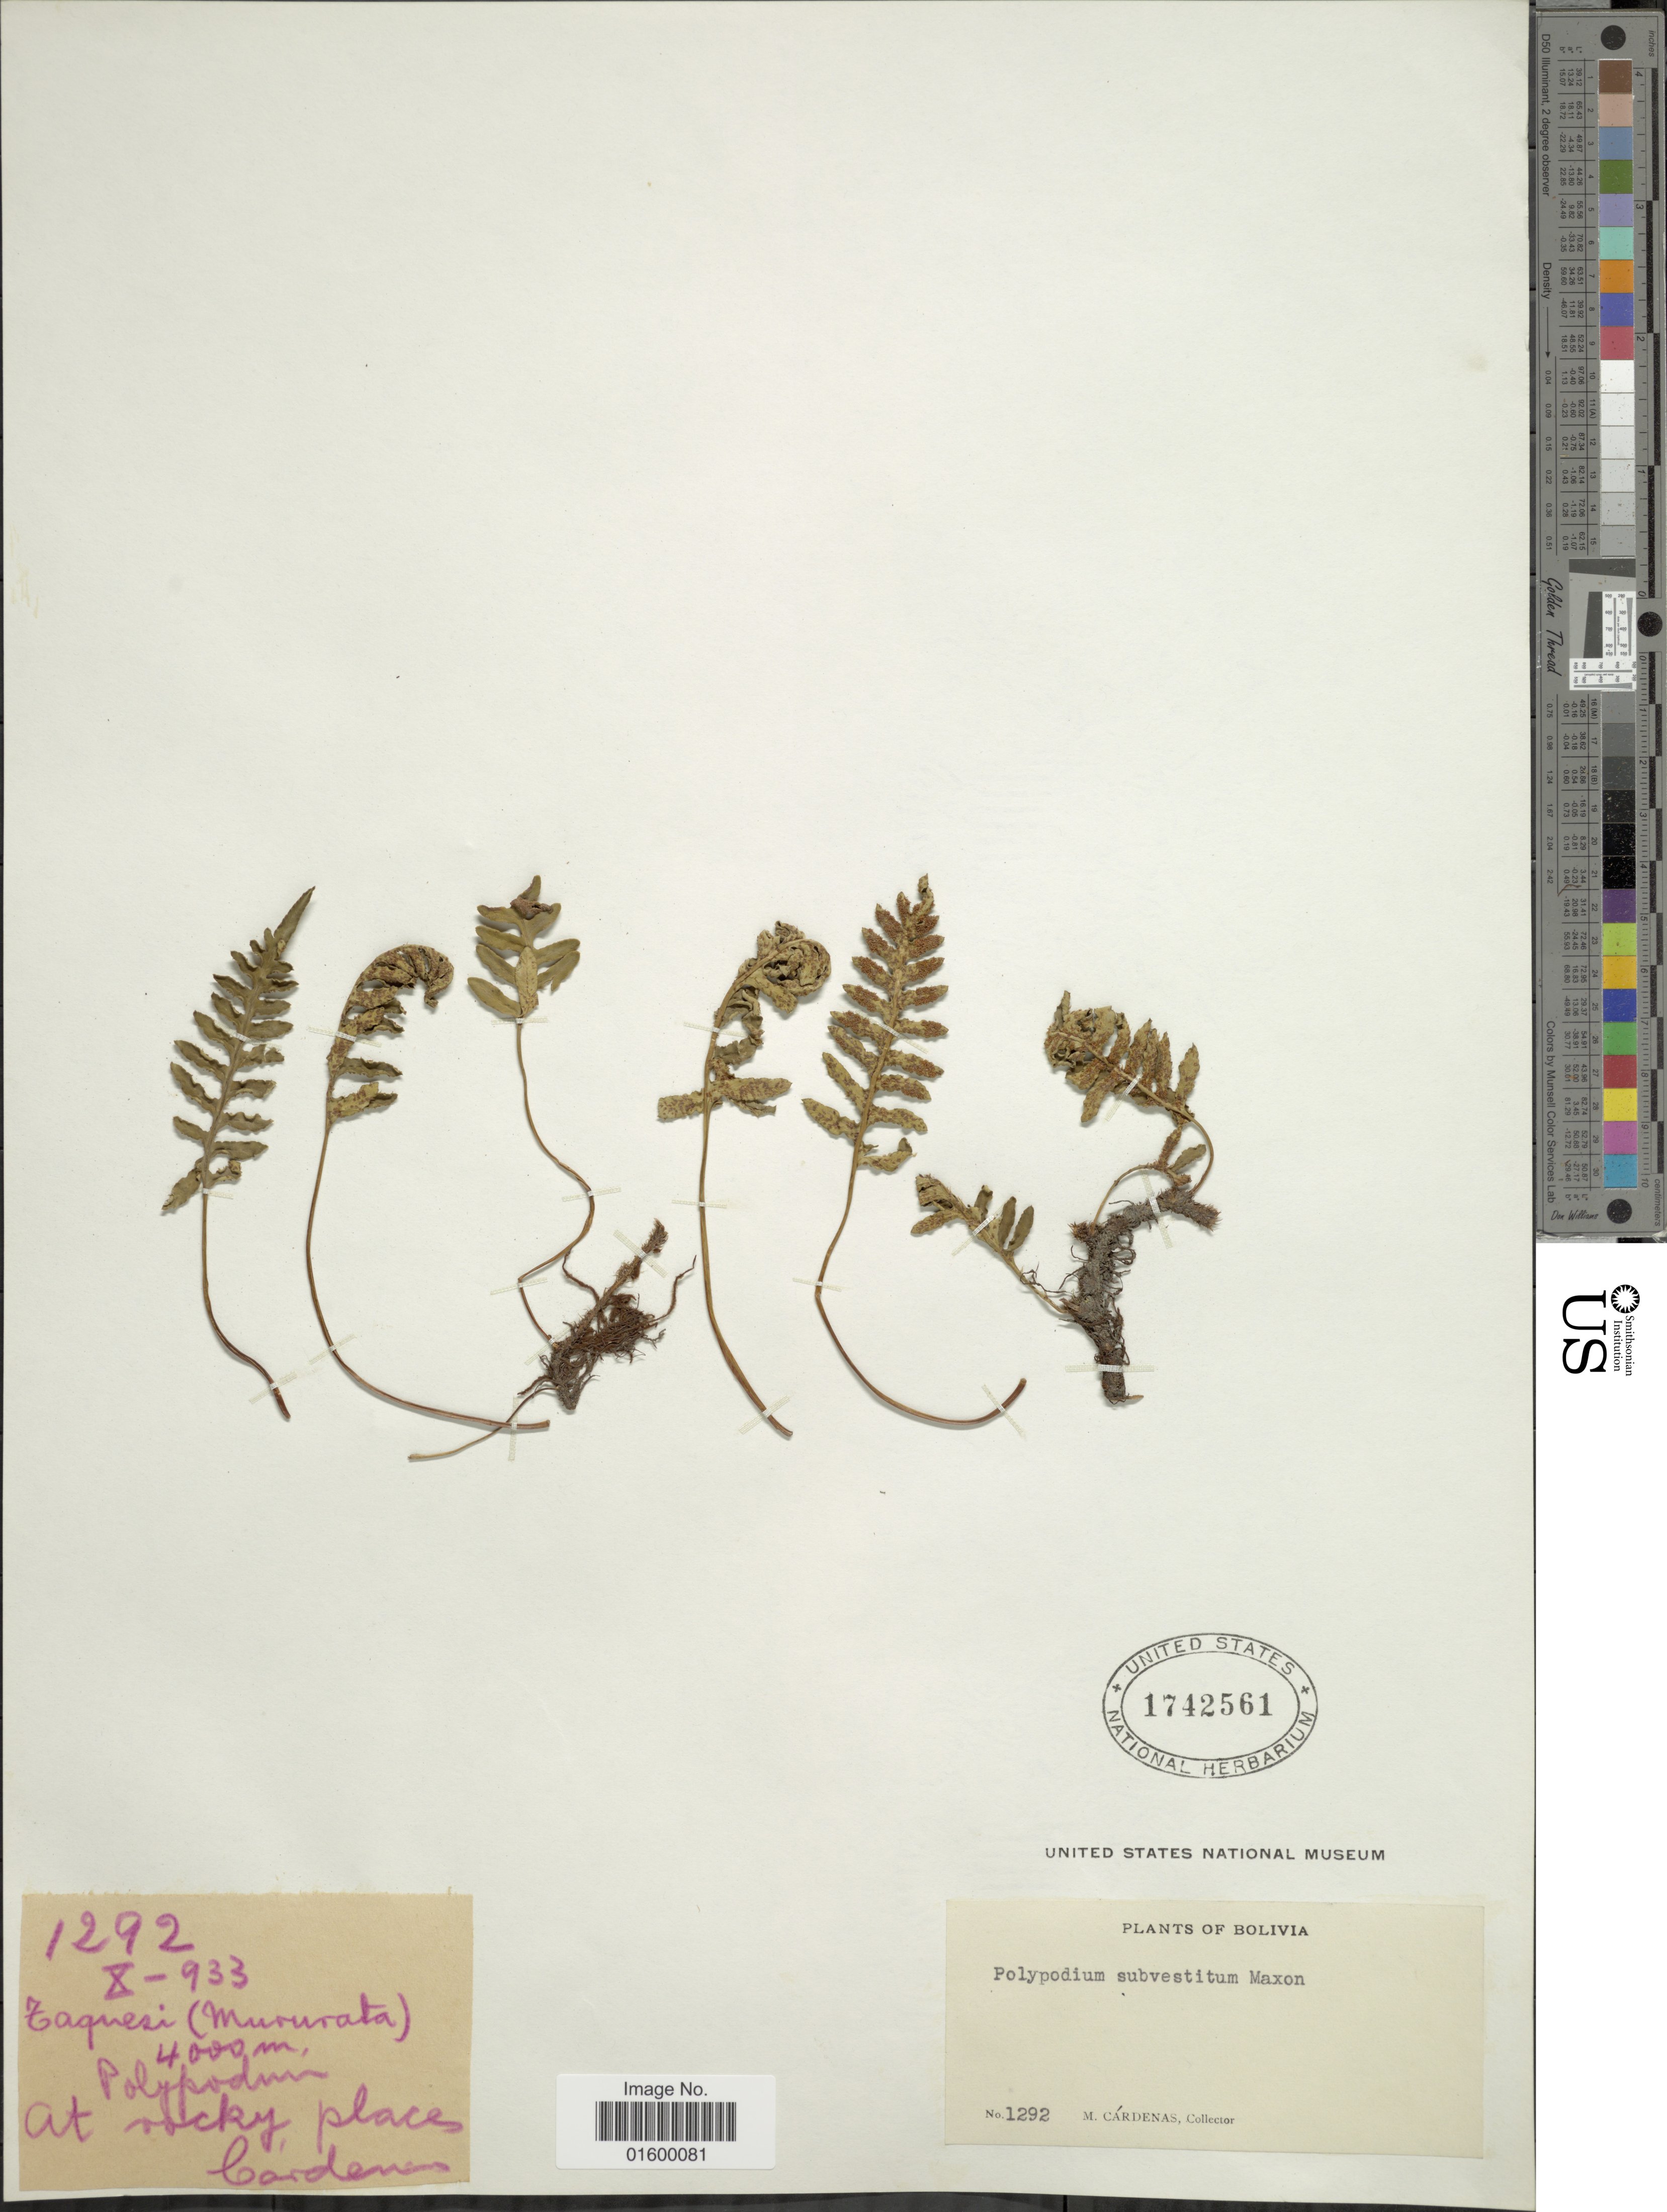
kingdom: Plantae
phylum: Tracheophyta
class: Polypodiopsida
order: Polypodiales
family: Polypodiaceae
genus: Pleopeltis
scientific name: Pleopeltis subvestita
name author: (Maxon) A.R. Sm.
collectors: M. Cárdenas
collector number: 1292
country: Bolivia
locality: Taquesi (Mururata). At rocky places.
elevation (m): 4000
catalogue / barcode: US 1742561